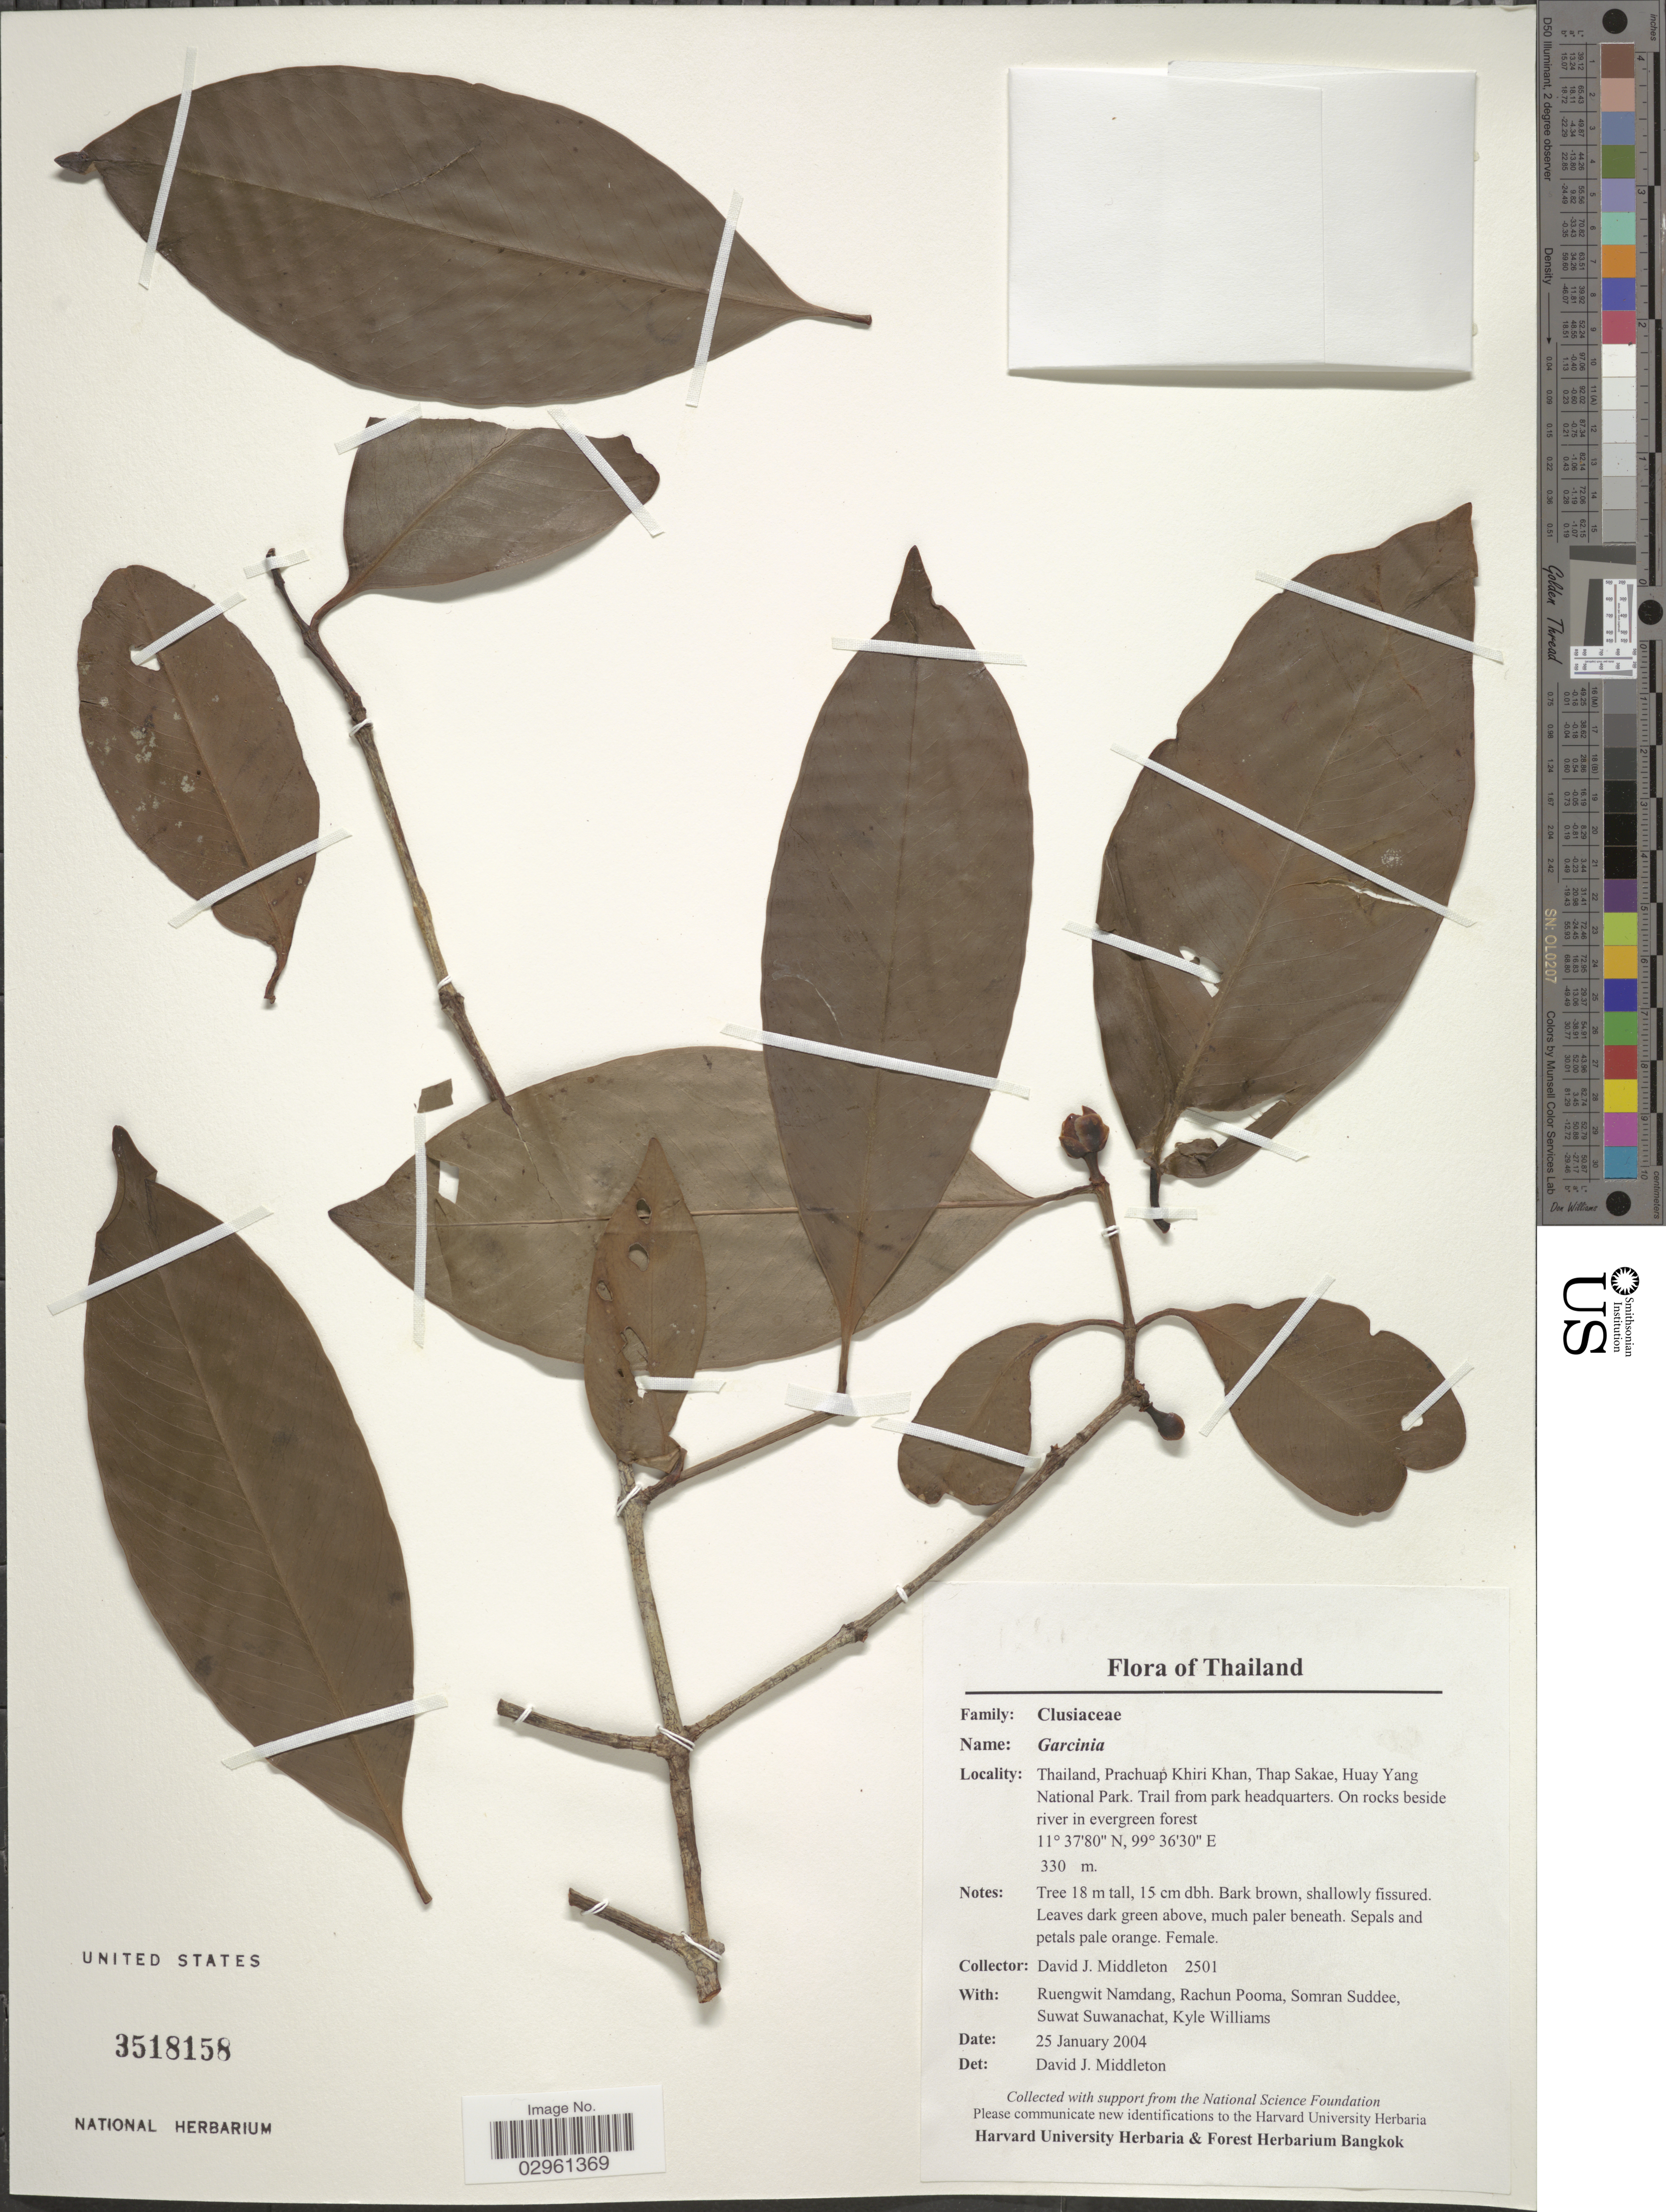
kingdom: Plantae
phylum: Tracheophyta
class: Magnoliopsida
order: Malpighiales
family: Clusiaceae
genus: Garcinia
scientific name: Garcinia sp.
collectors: D. J. Middleton, R. Namdang, R. Pooma, S. Suddee & et al.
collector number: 2501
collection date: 2004-01-25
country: Thailand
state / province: Prachuap Khiri Khan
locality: Thap Sakae, Huay Yang National Park. TRail from park headquarters. On rocks beside river in evergreen forest.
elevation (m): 330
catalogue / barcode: US 3518158